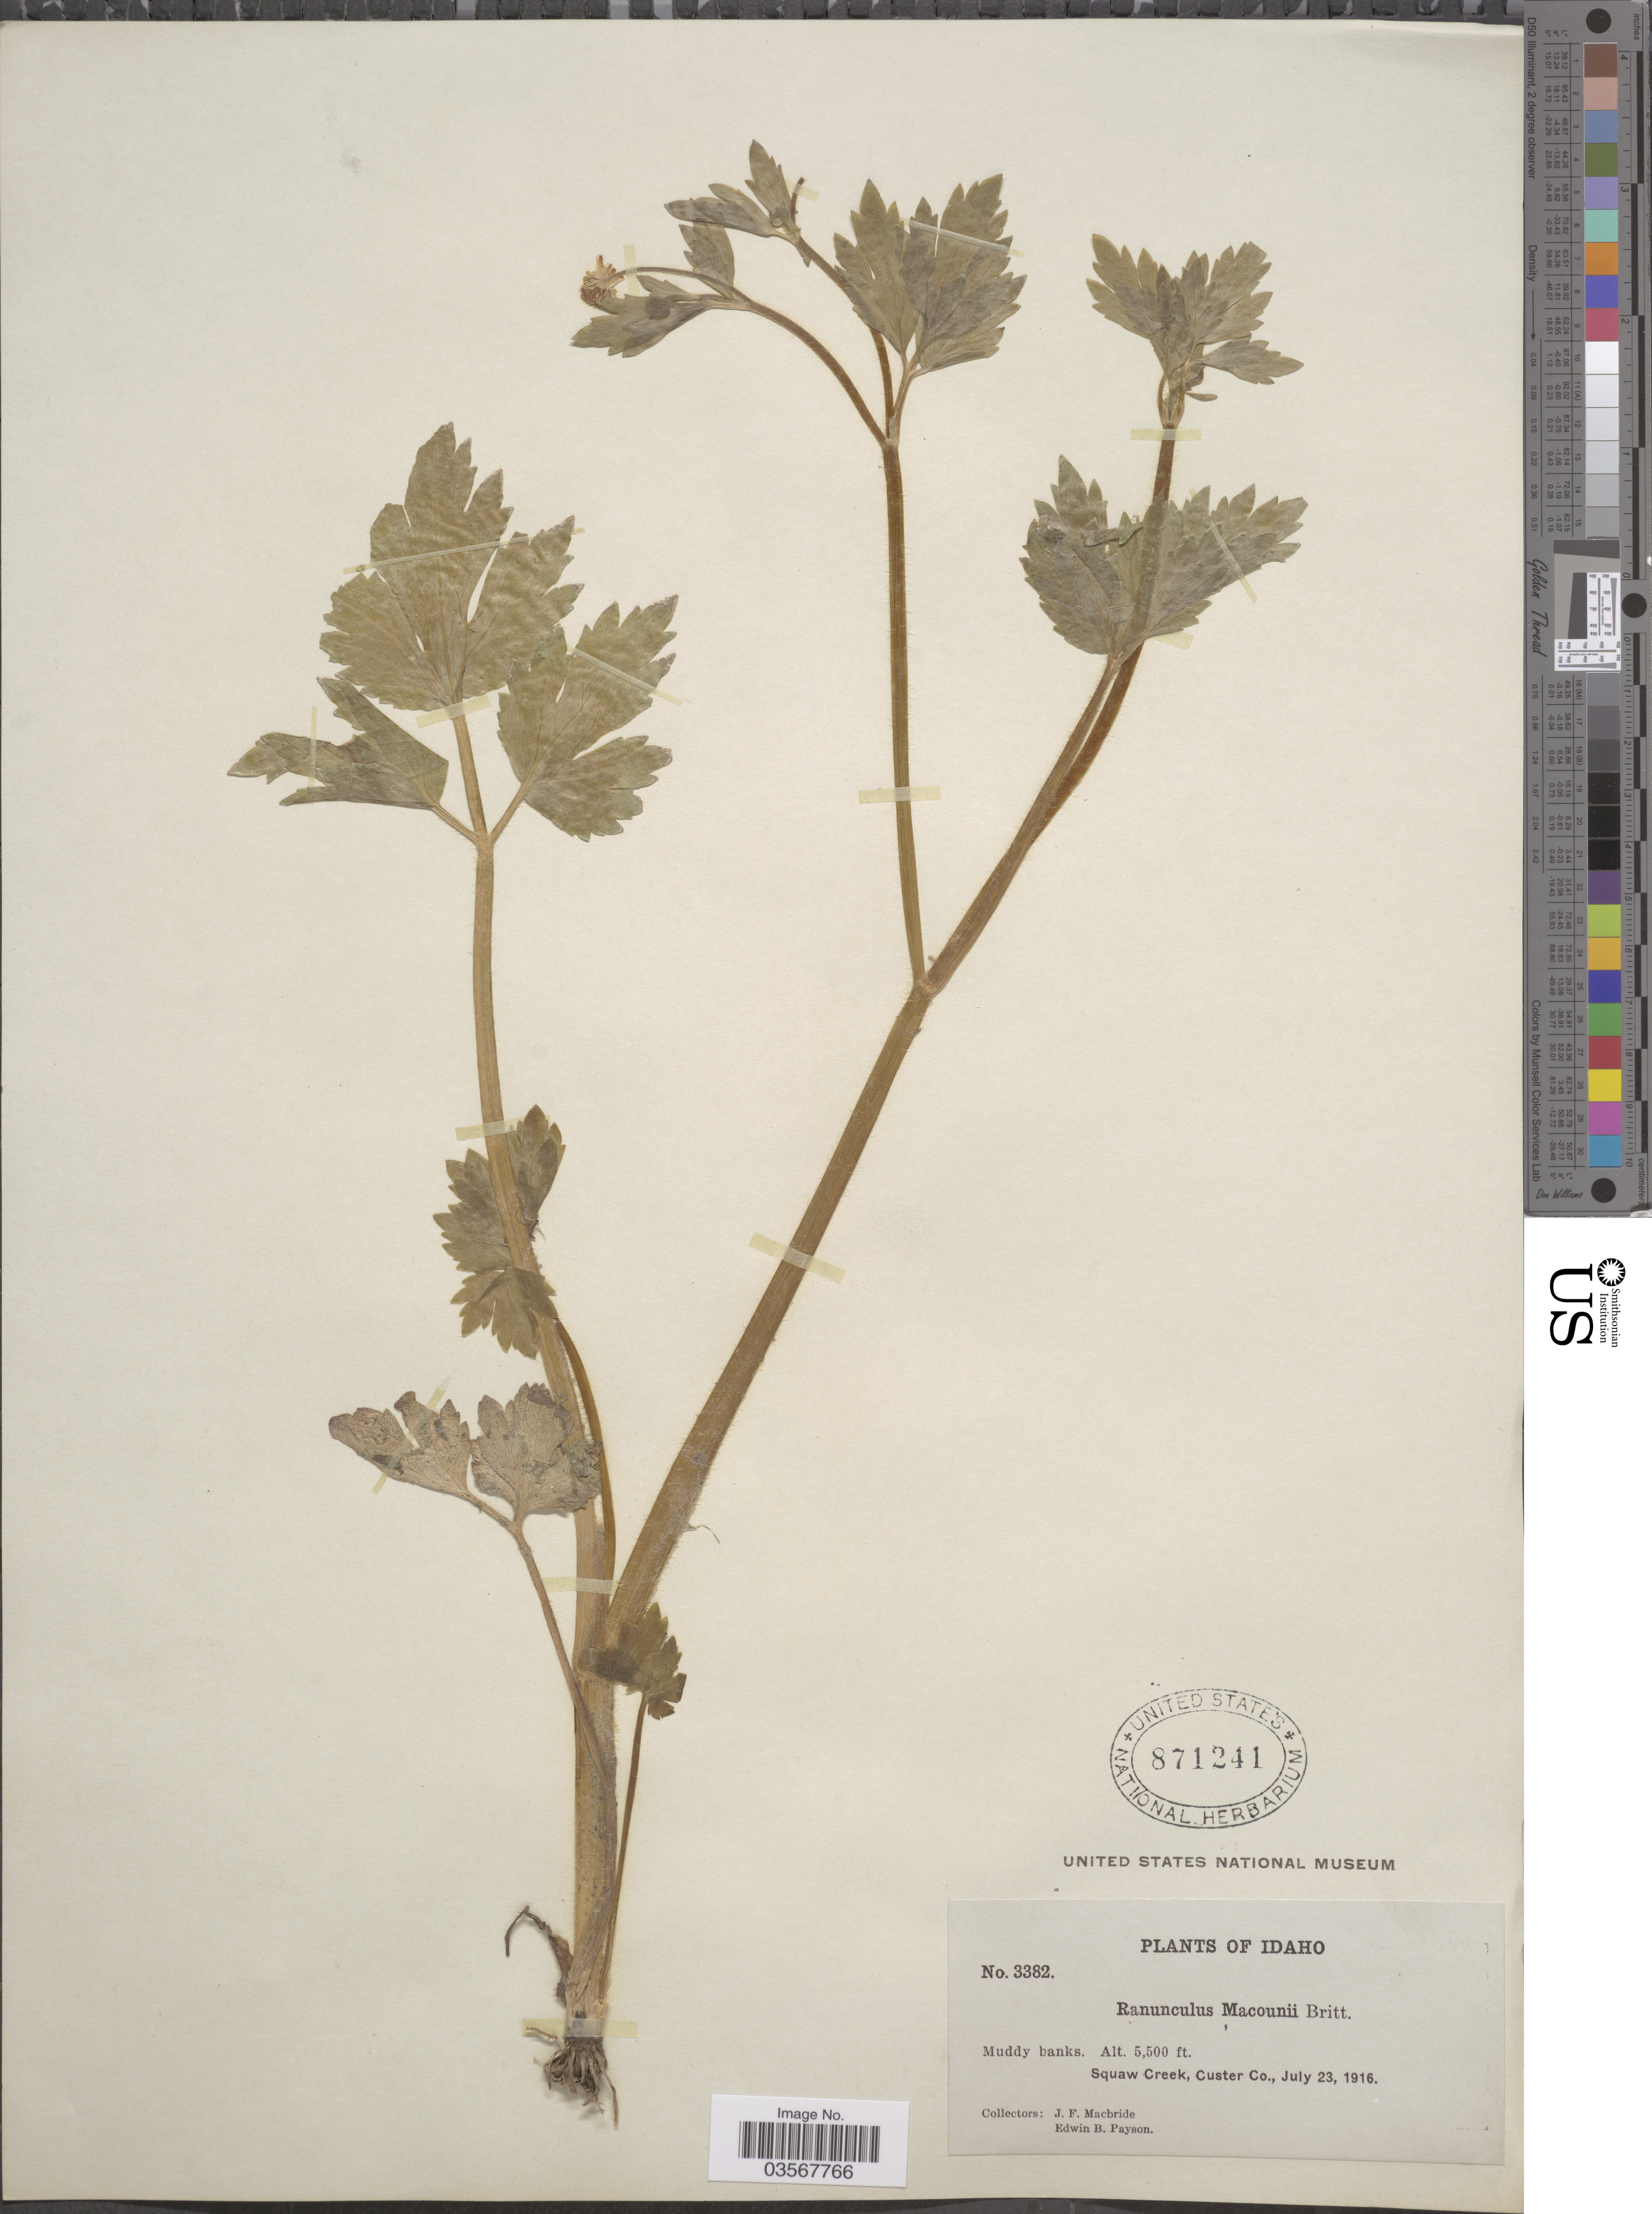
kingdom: Plantae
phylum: Tracheophyta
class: Magnoliopsida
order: Ranunculales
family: Ranunculaceae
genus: Ranunculus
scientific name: Ranunculus macounii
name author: Britton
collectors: J. F. Macbride & E. B. Payson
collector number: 3382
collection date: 1916-07-23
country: United States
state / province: Idaho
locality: Squaw Creek, Custer Co.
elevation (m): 1676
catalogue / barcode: US 871241